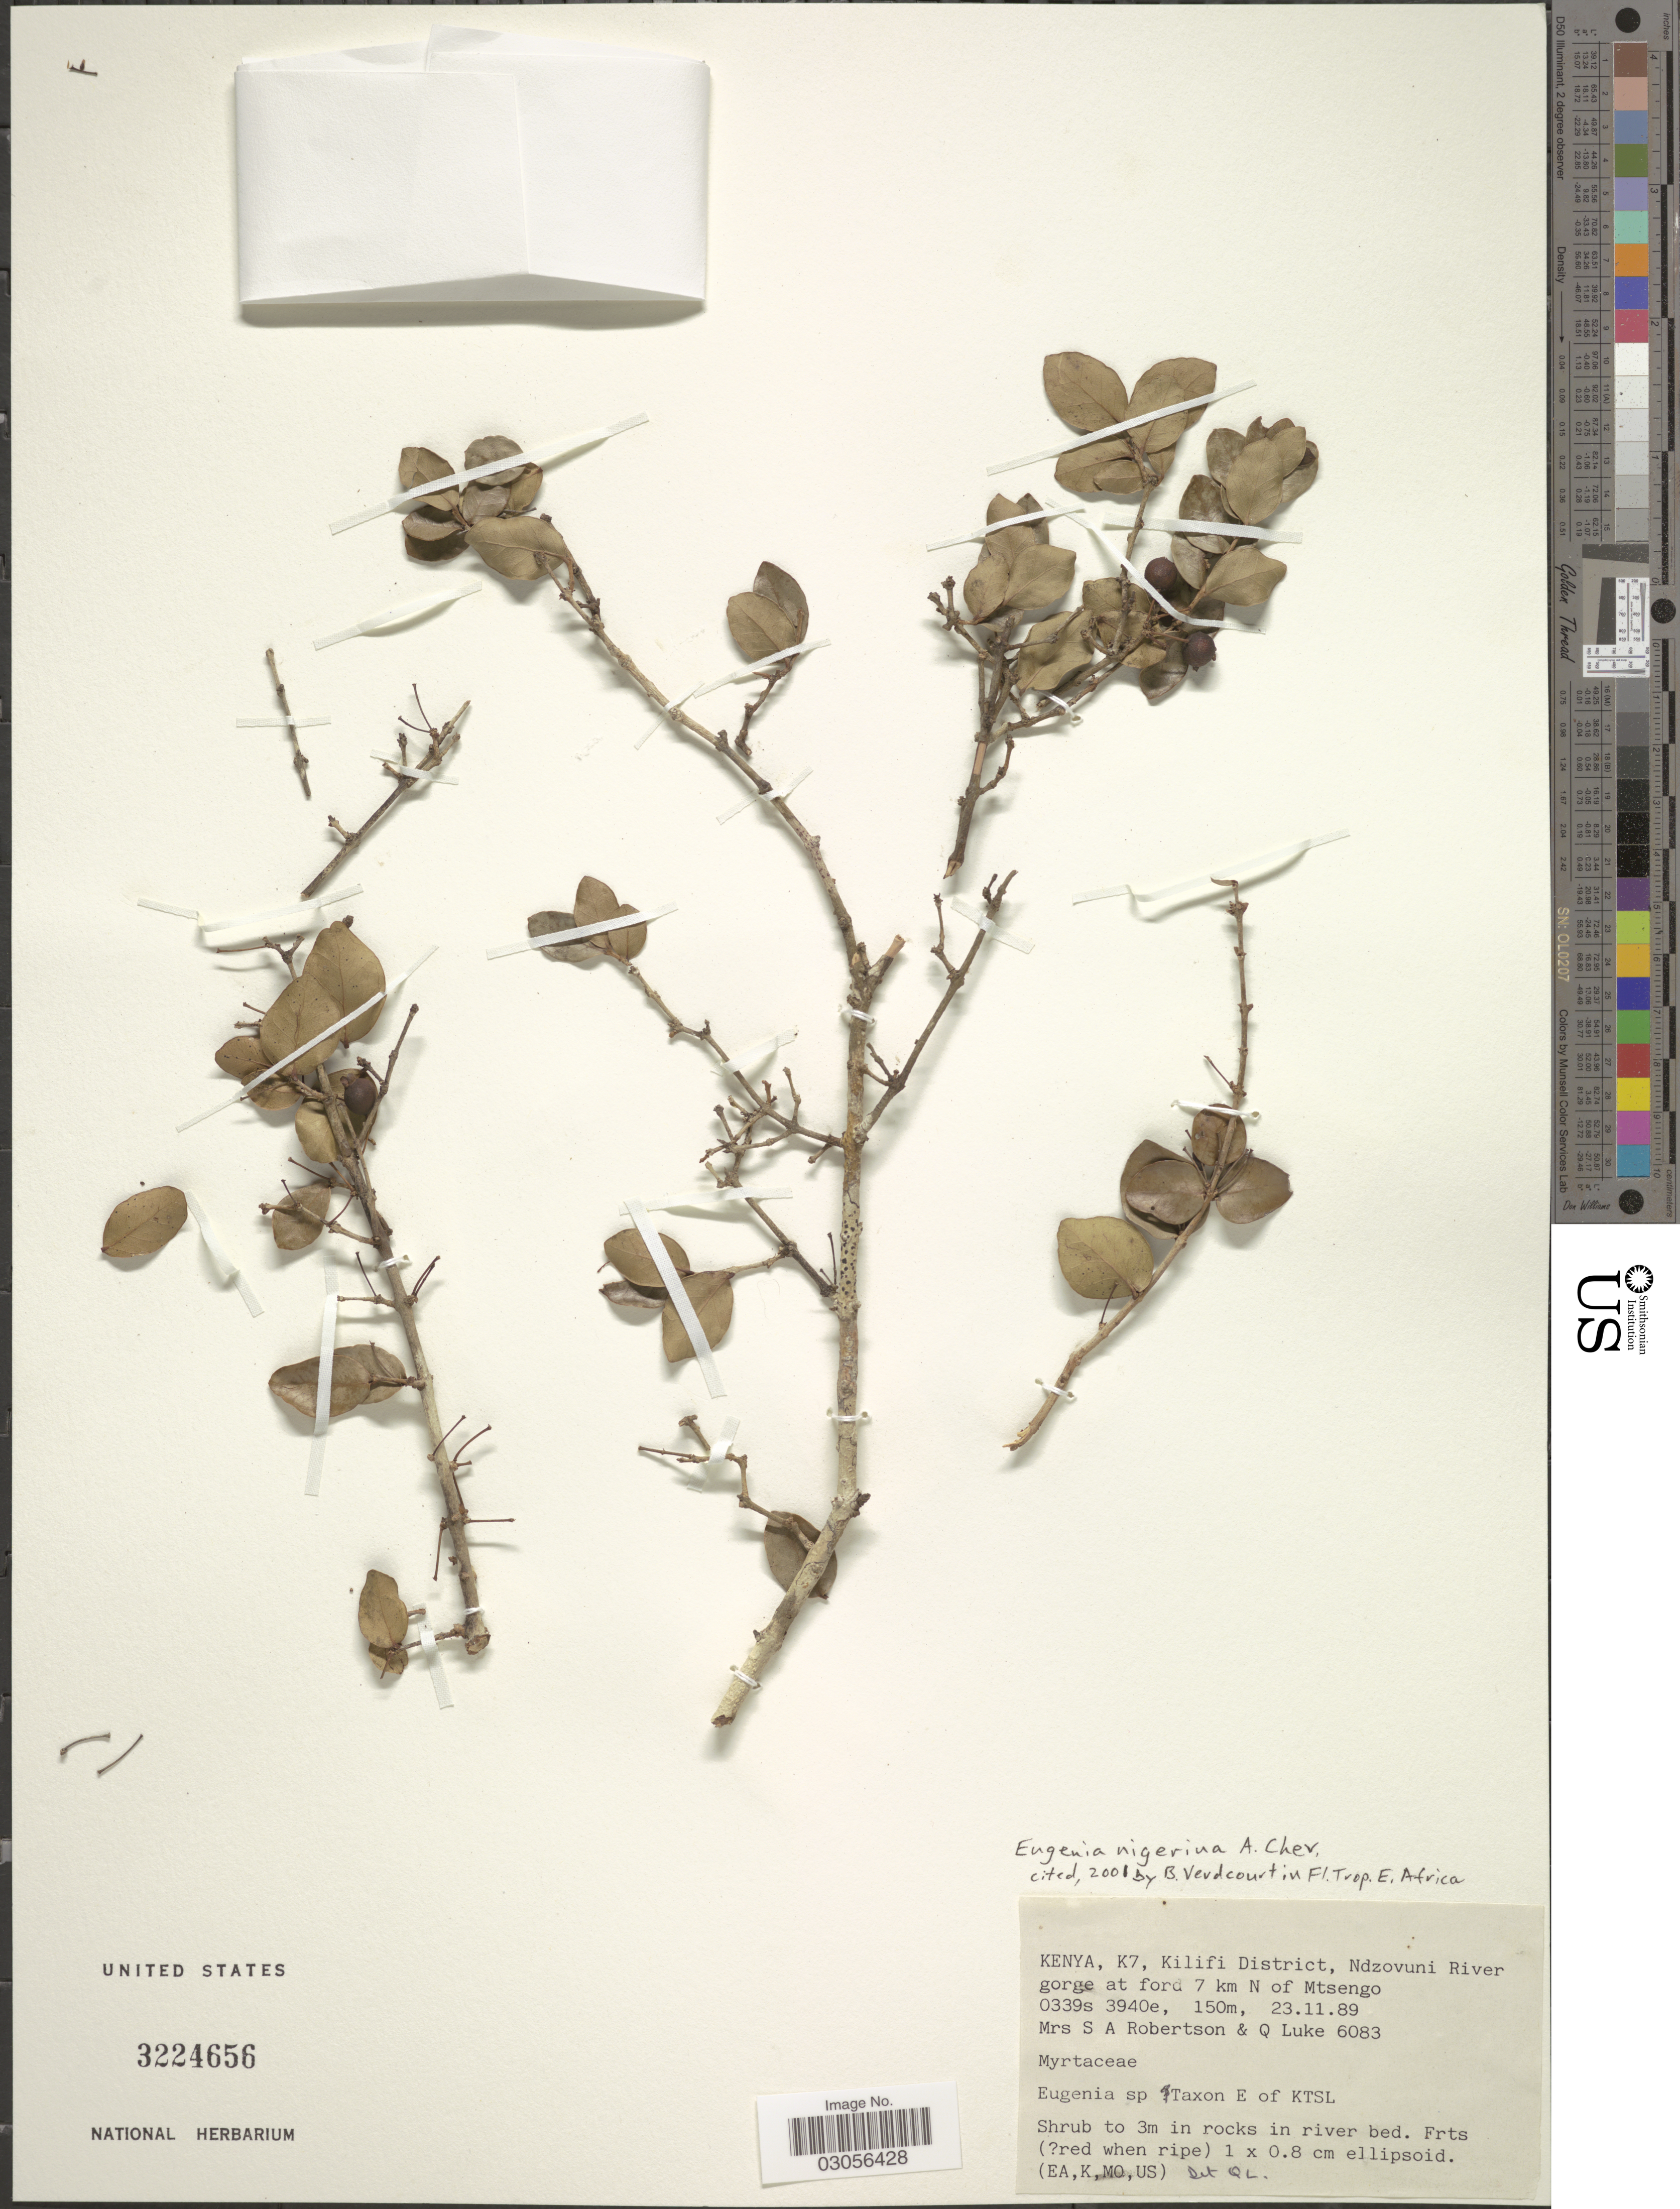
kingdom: Plantae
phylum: Tracheophyta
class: Magnoliopsida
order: Myrtales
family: Myrtaceae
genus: Eugenia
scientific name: Eugenia nigerina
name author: A. Chev.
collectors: S. Robertson & Q. Luke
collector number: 6083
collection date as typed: Transcribed d/m/y: 23/11/89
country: Kenya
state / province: Kilifi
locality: K7, Kilifi District, Ndzovuni River gorge at ford 7 km N of Mtsengo.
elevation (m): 150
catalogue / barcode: US 3224656